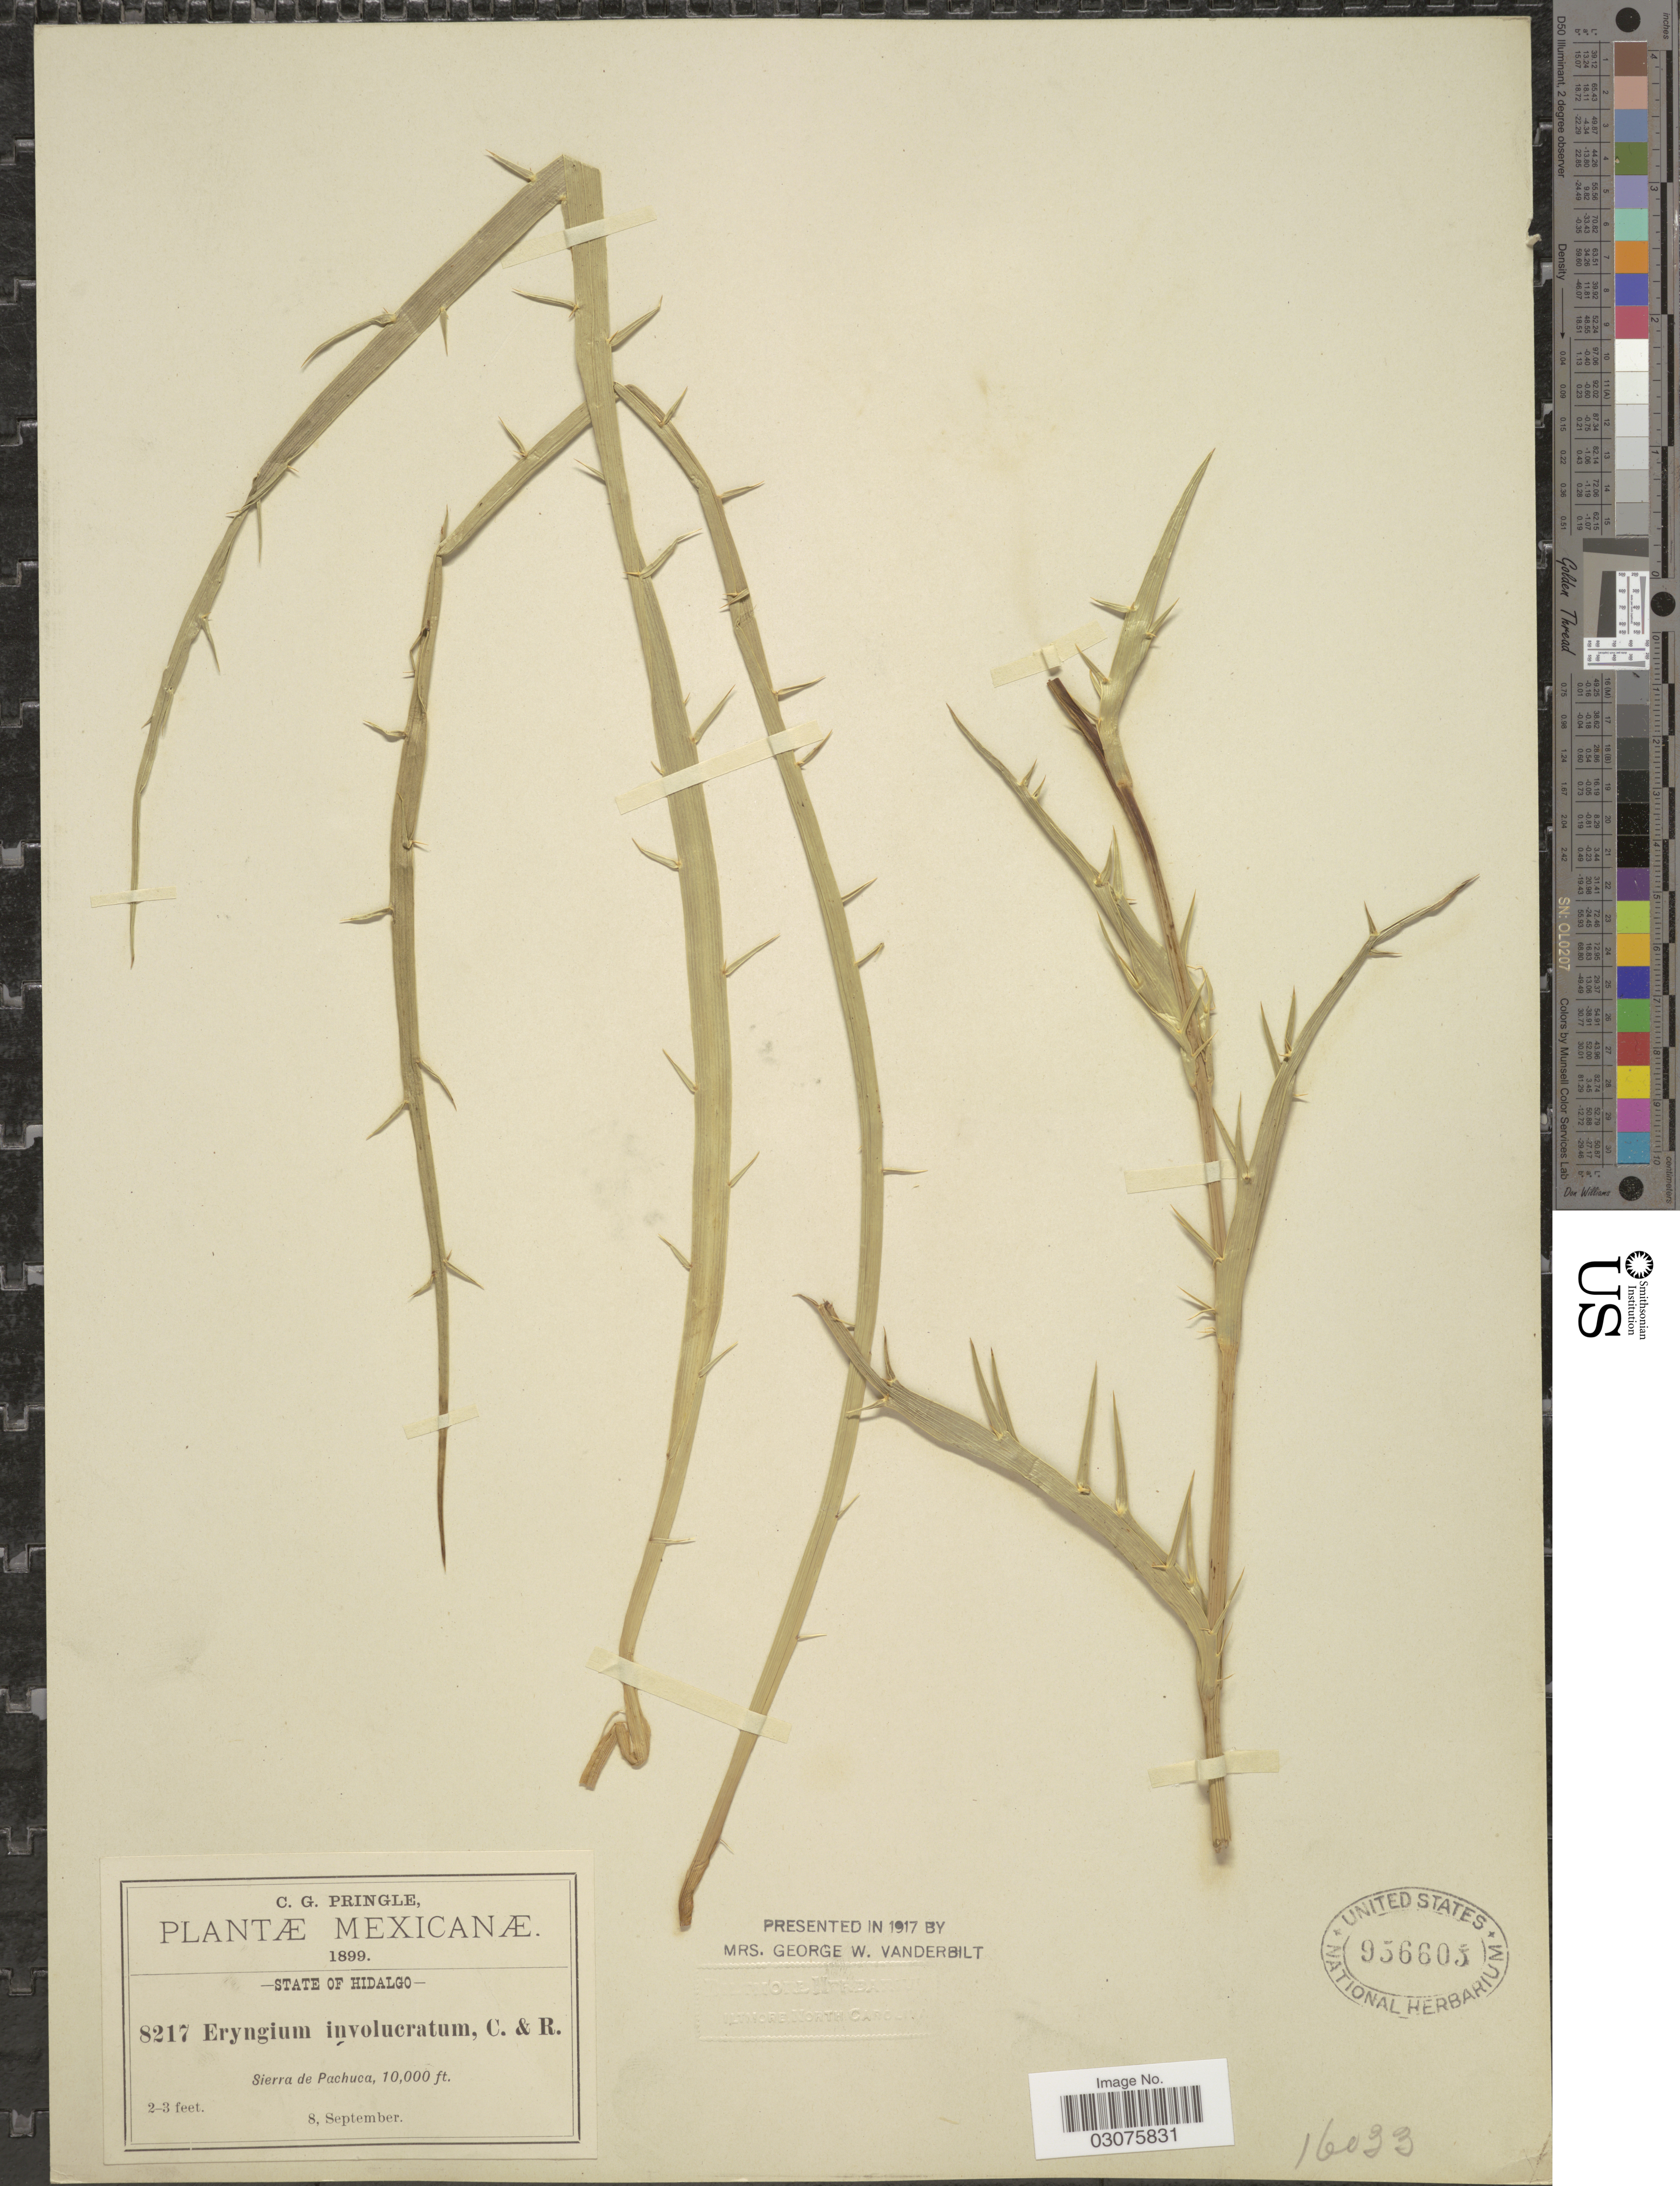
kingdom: Plantae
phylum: Tracheophyta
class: Magnoliopsida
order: Apiales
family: Apiaceae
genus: Eryngium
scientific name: Eryngium monocephalum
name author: Cav.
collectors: C. G. Pringle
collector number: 8217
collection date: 1899-09-08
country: Mexico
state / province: Hidalgo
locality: State of Hidalgo. Sierra de Pachuca.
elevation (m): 3048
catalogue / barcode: US 956605